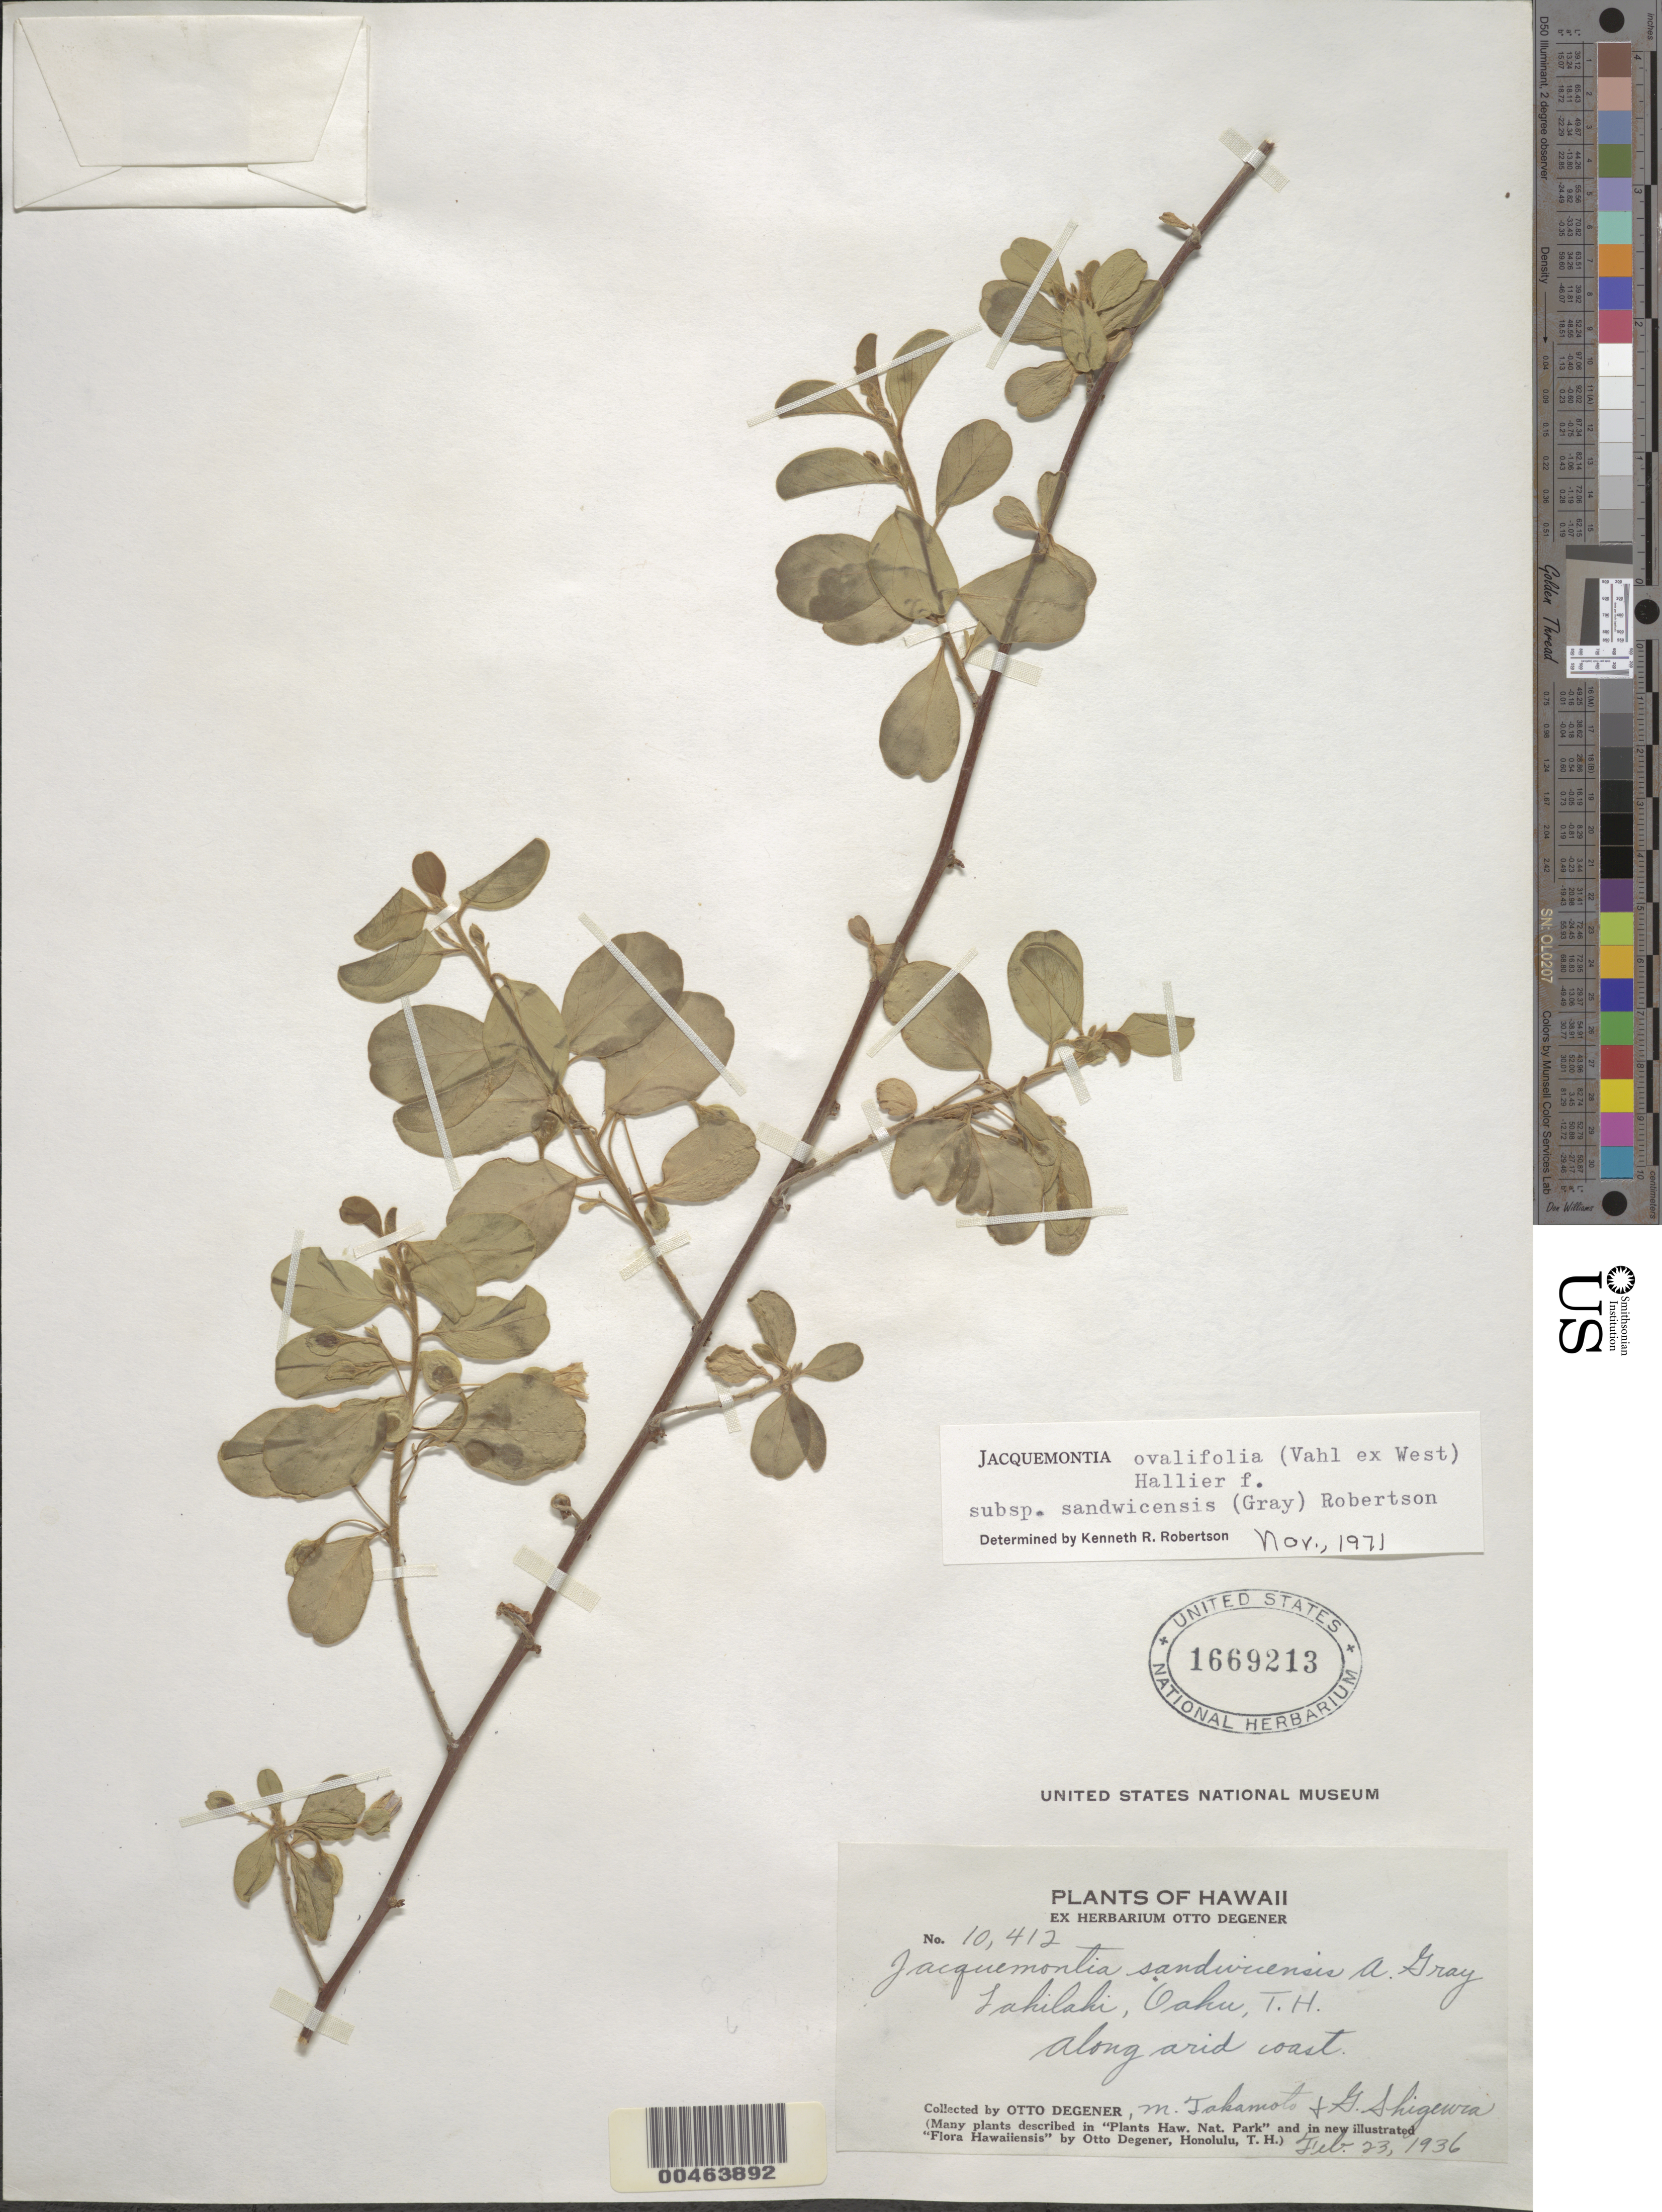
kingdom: Plantae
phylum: Tracheophyta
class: Magnoliopsida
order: Solanales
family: Convolvulaceae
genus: Jacquemontia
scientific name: Jacquemontia sandwicensis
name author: A. Gray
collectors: O. Degener, M. Takamoto & G. Shigeura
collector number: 10412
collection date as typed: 23 Feb 1936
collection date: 1936-02-23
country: United States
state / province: Hawaii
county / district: Honolulu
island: Oahu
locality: Lahilahi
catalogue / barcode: US 1669213